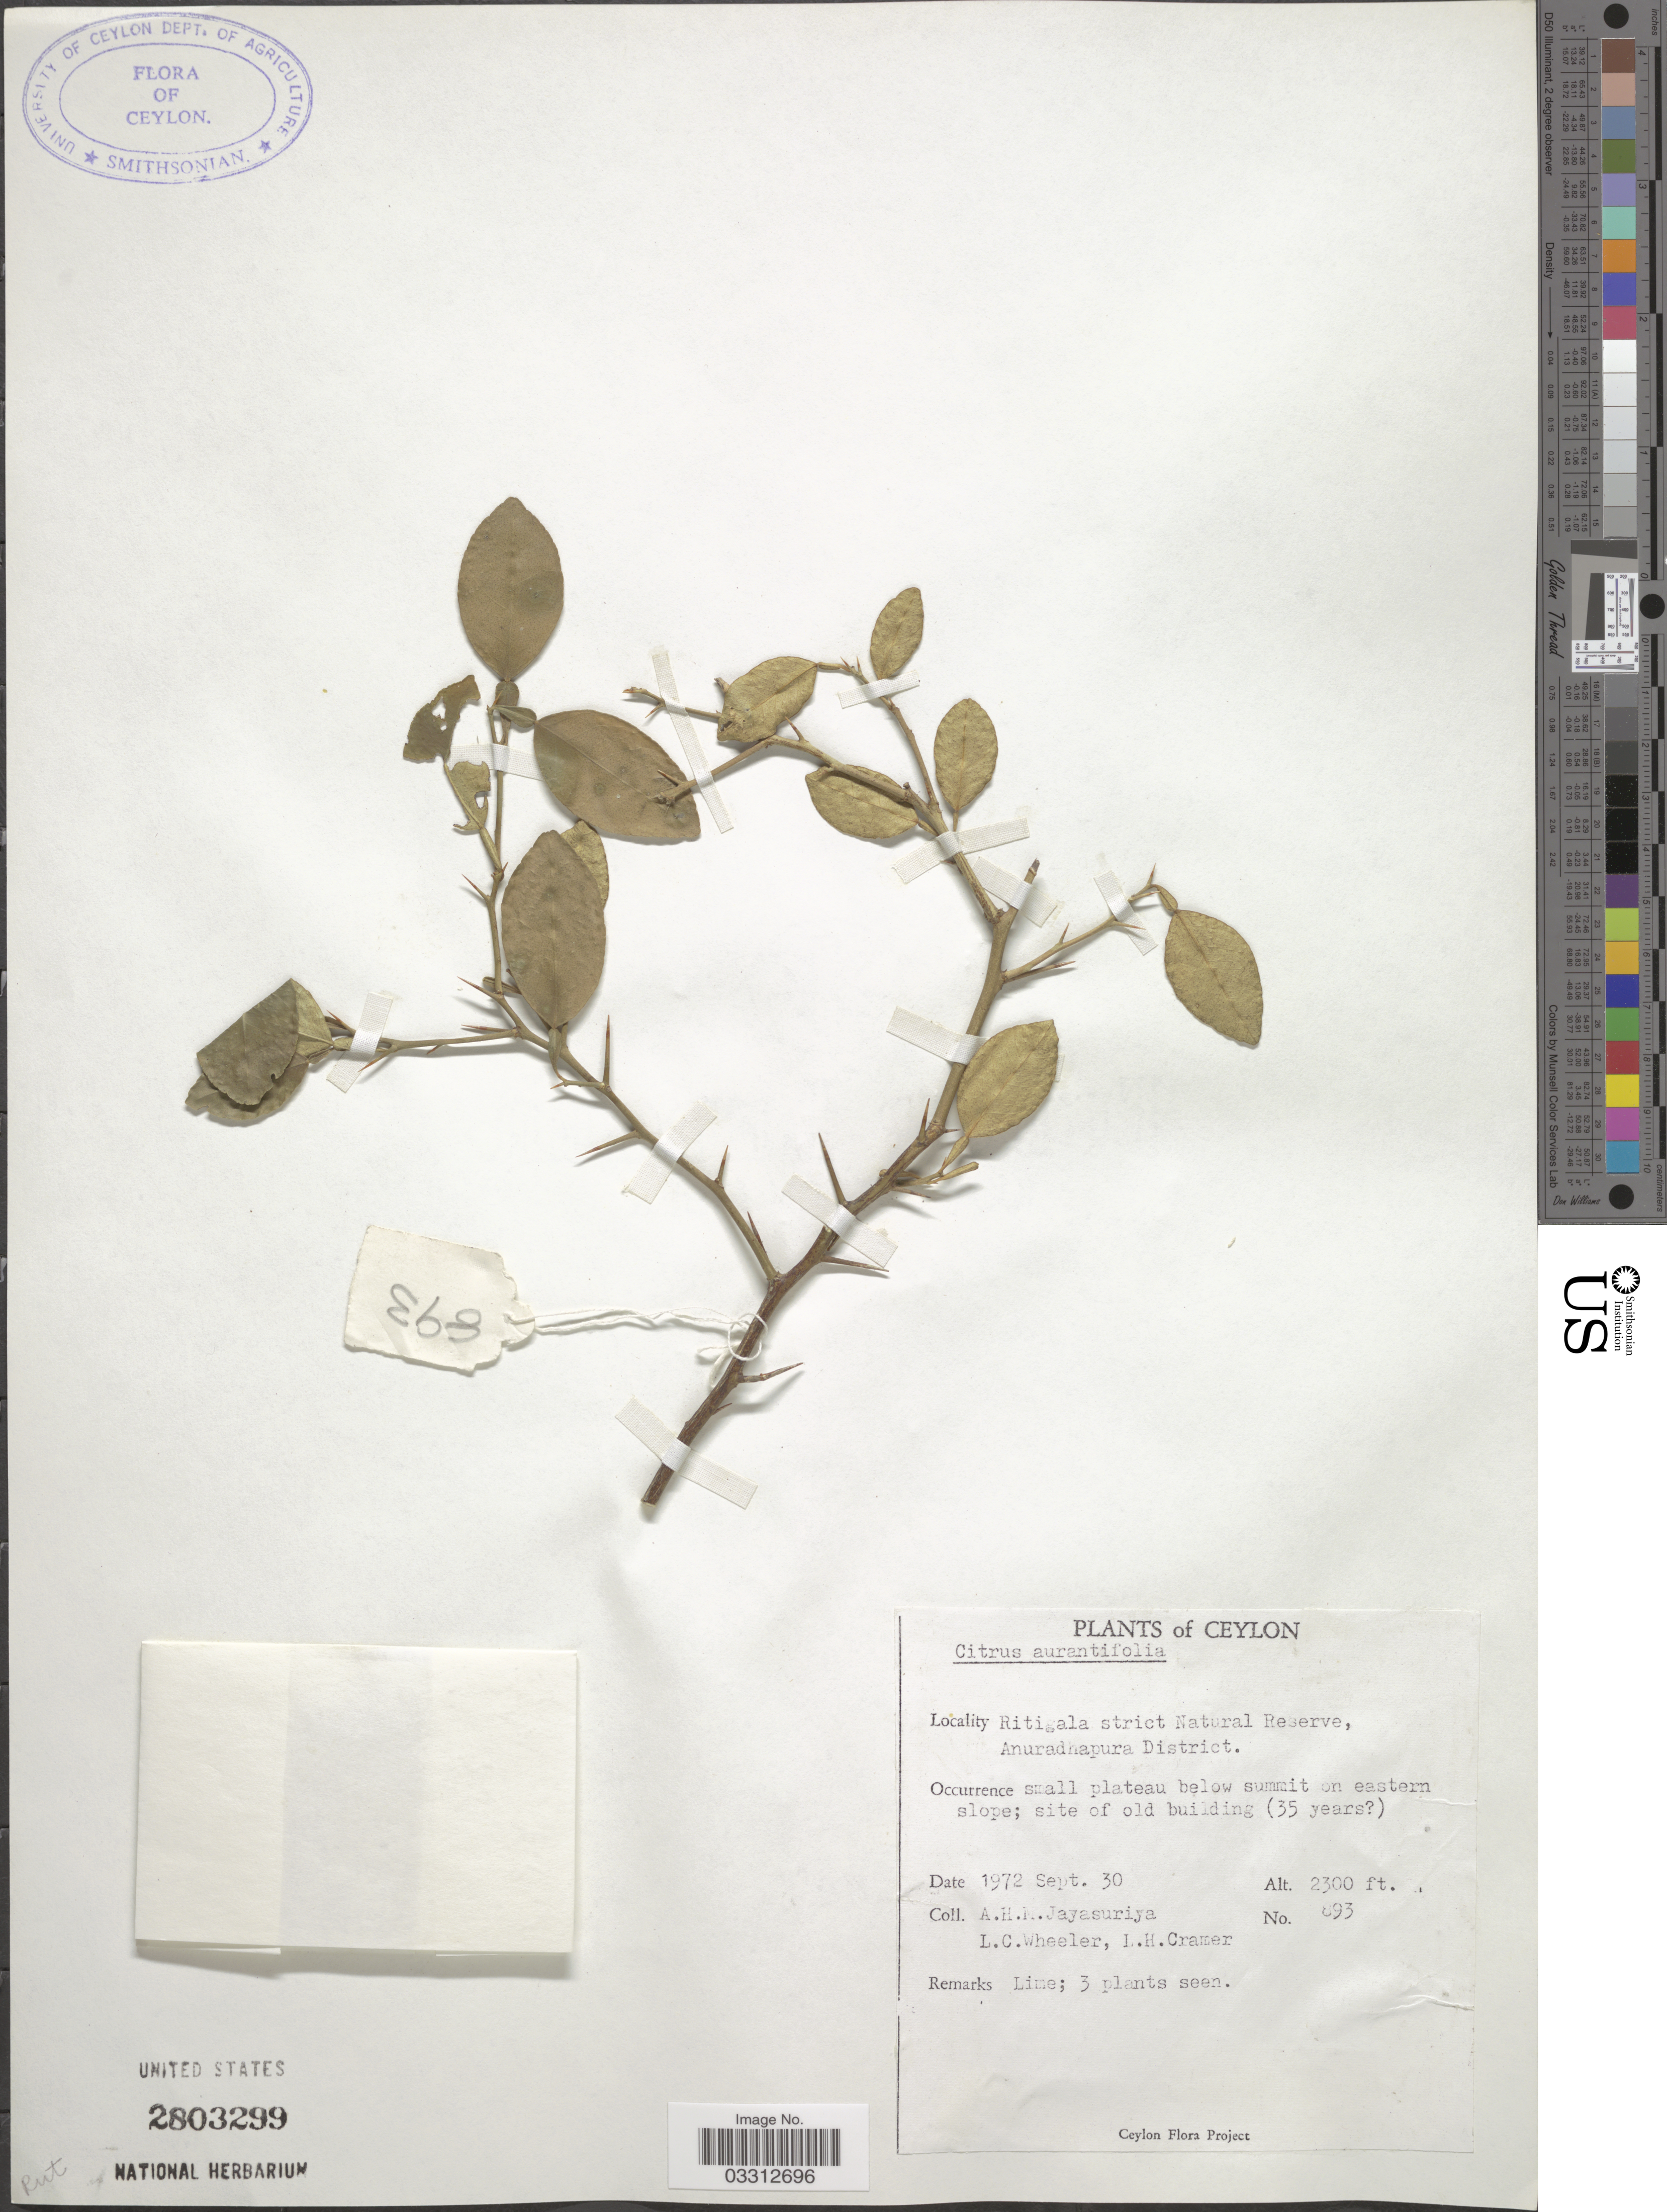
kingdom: Plantae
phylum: Tracheophyta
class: Magnoliopsida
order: Sapindales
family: Rutaceae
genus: Citrus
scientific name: Citrus x aurantifolia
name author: (Christm.) Swingle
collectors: A. H. Jayasuriya, L. C. Wheeler & L. H. Cramer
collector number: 893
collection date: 1972-09-30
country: Sri Lanka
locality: Ritigala strict Natural Reserve, Anuradhapura District.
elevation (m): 701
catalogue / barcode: US 2803299